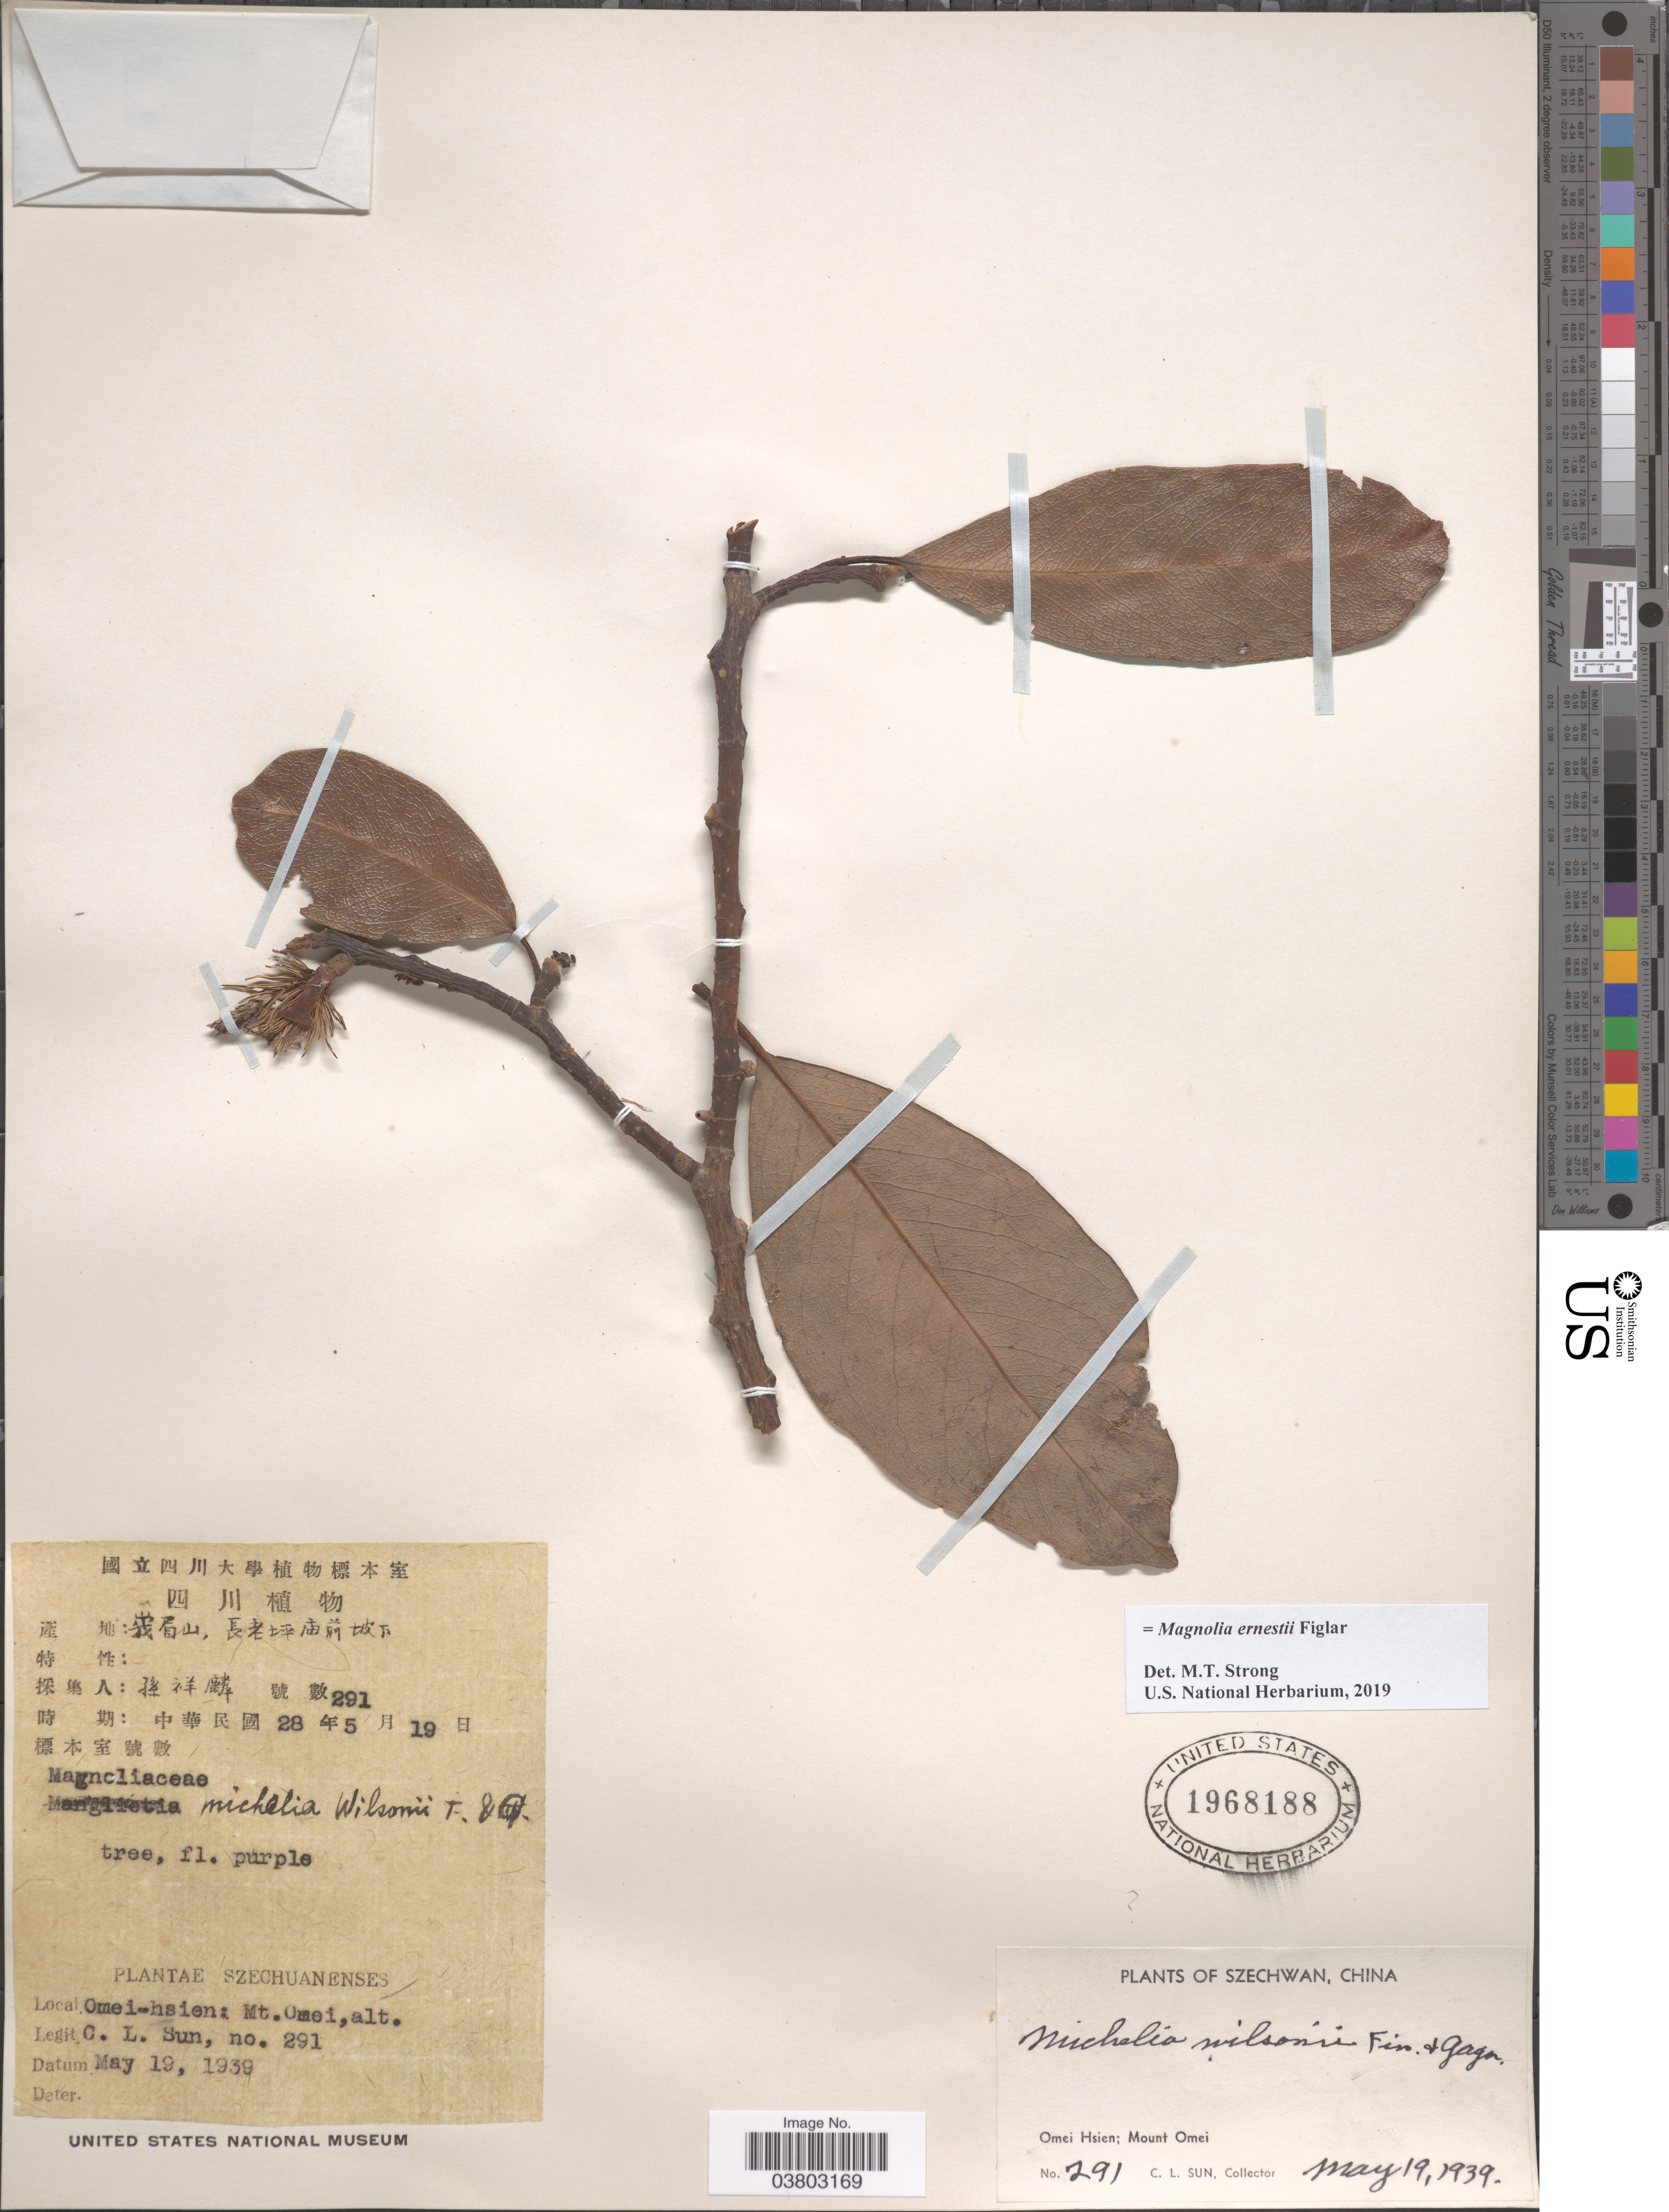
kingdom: Plantae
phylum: Tracheophyta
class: Magnoliopsida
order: Magnoliales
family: Magnoliaceae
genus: Magnolia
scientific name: Magnolia ernestii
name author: Figlar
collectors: C. Sun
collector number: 291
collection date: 1939-05-19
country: China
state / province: Sichuan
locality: Szechwan. Omei-hsien: Mt. Omei.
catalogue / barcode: US 1968188